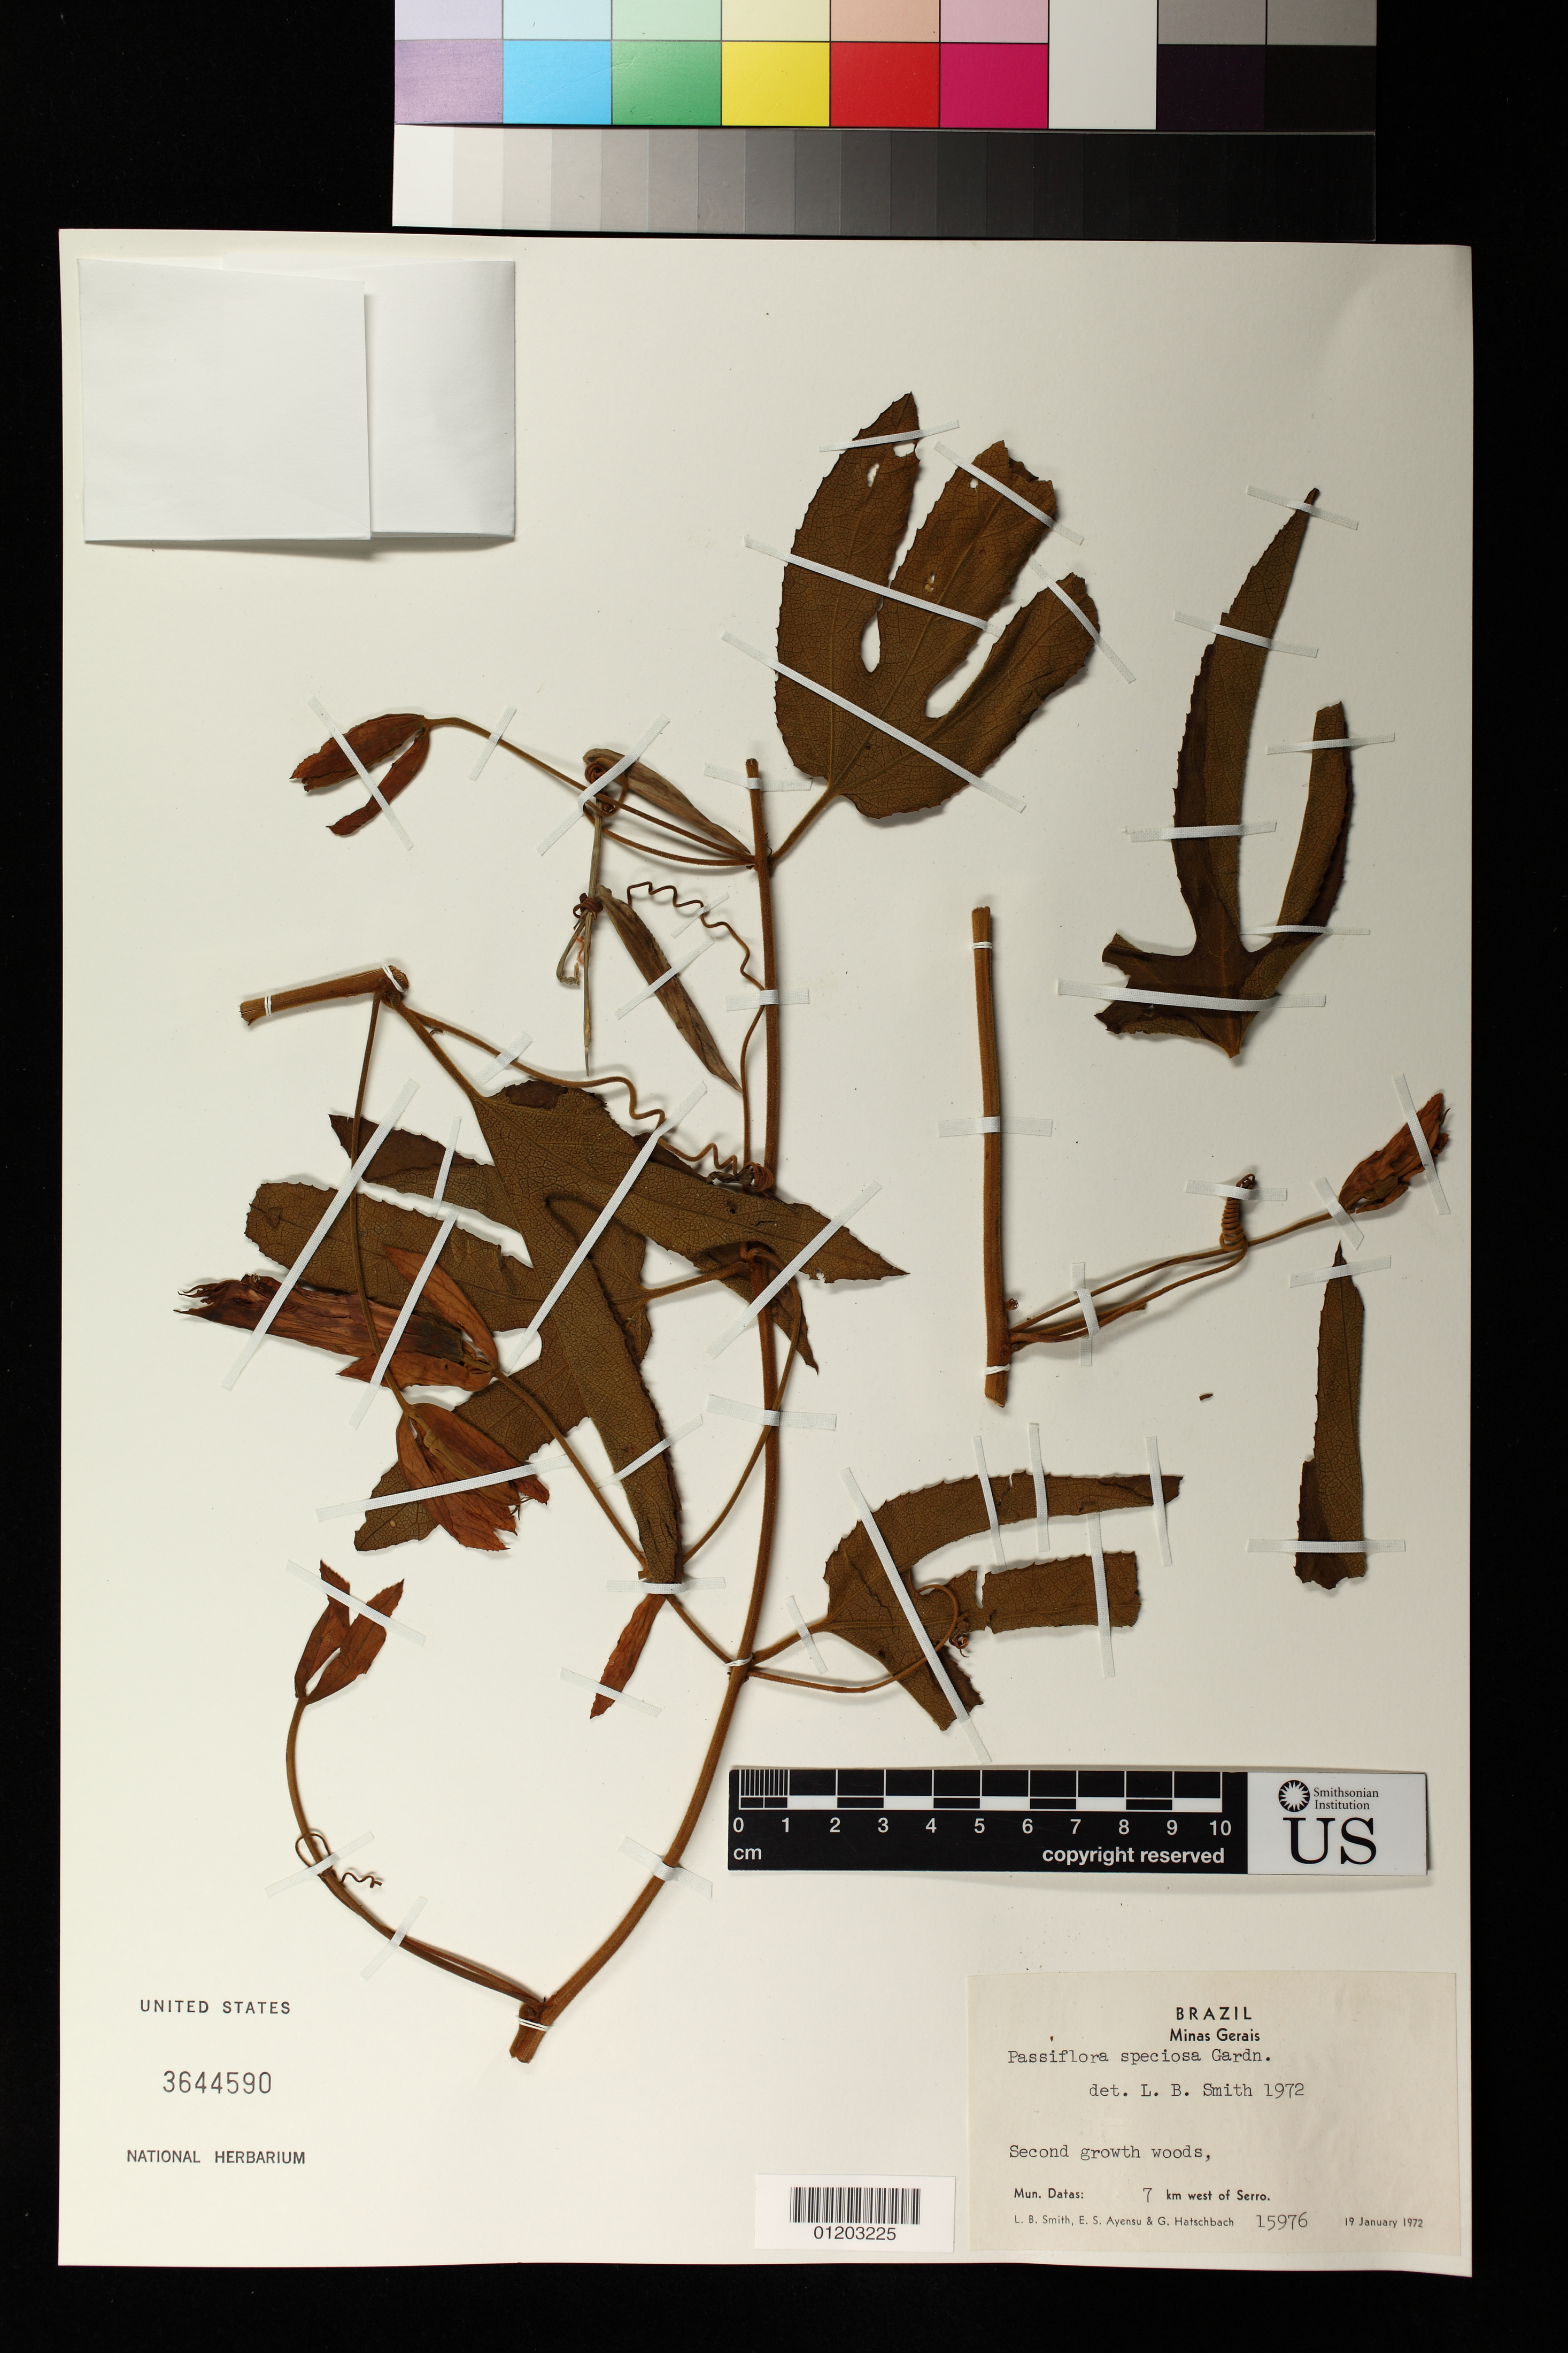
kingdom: Plantae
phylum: Tracheophyta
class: Magnoliopsida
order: Malpighiales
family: Passifloraceae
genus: Passiflora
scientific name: Passiflora speciosa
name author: Gardner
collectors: L. Smith, E. S. Ayensu & G. Hatschbach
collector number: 15976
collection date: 1972-01-19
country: Brazil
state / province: Minas Gerais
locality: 7 km west of Serro.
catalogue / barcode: US 3644590